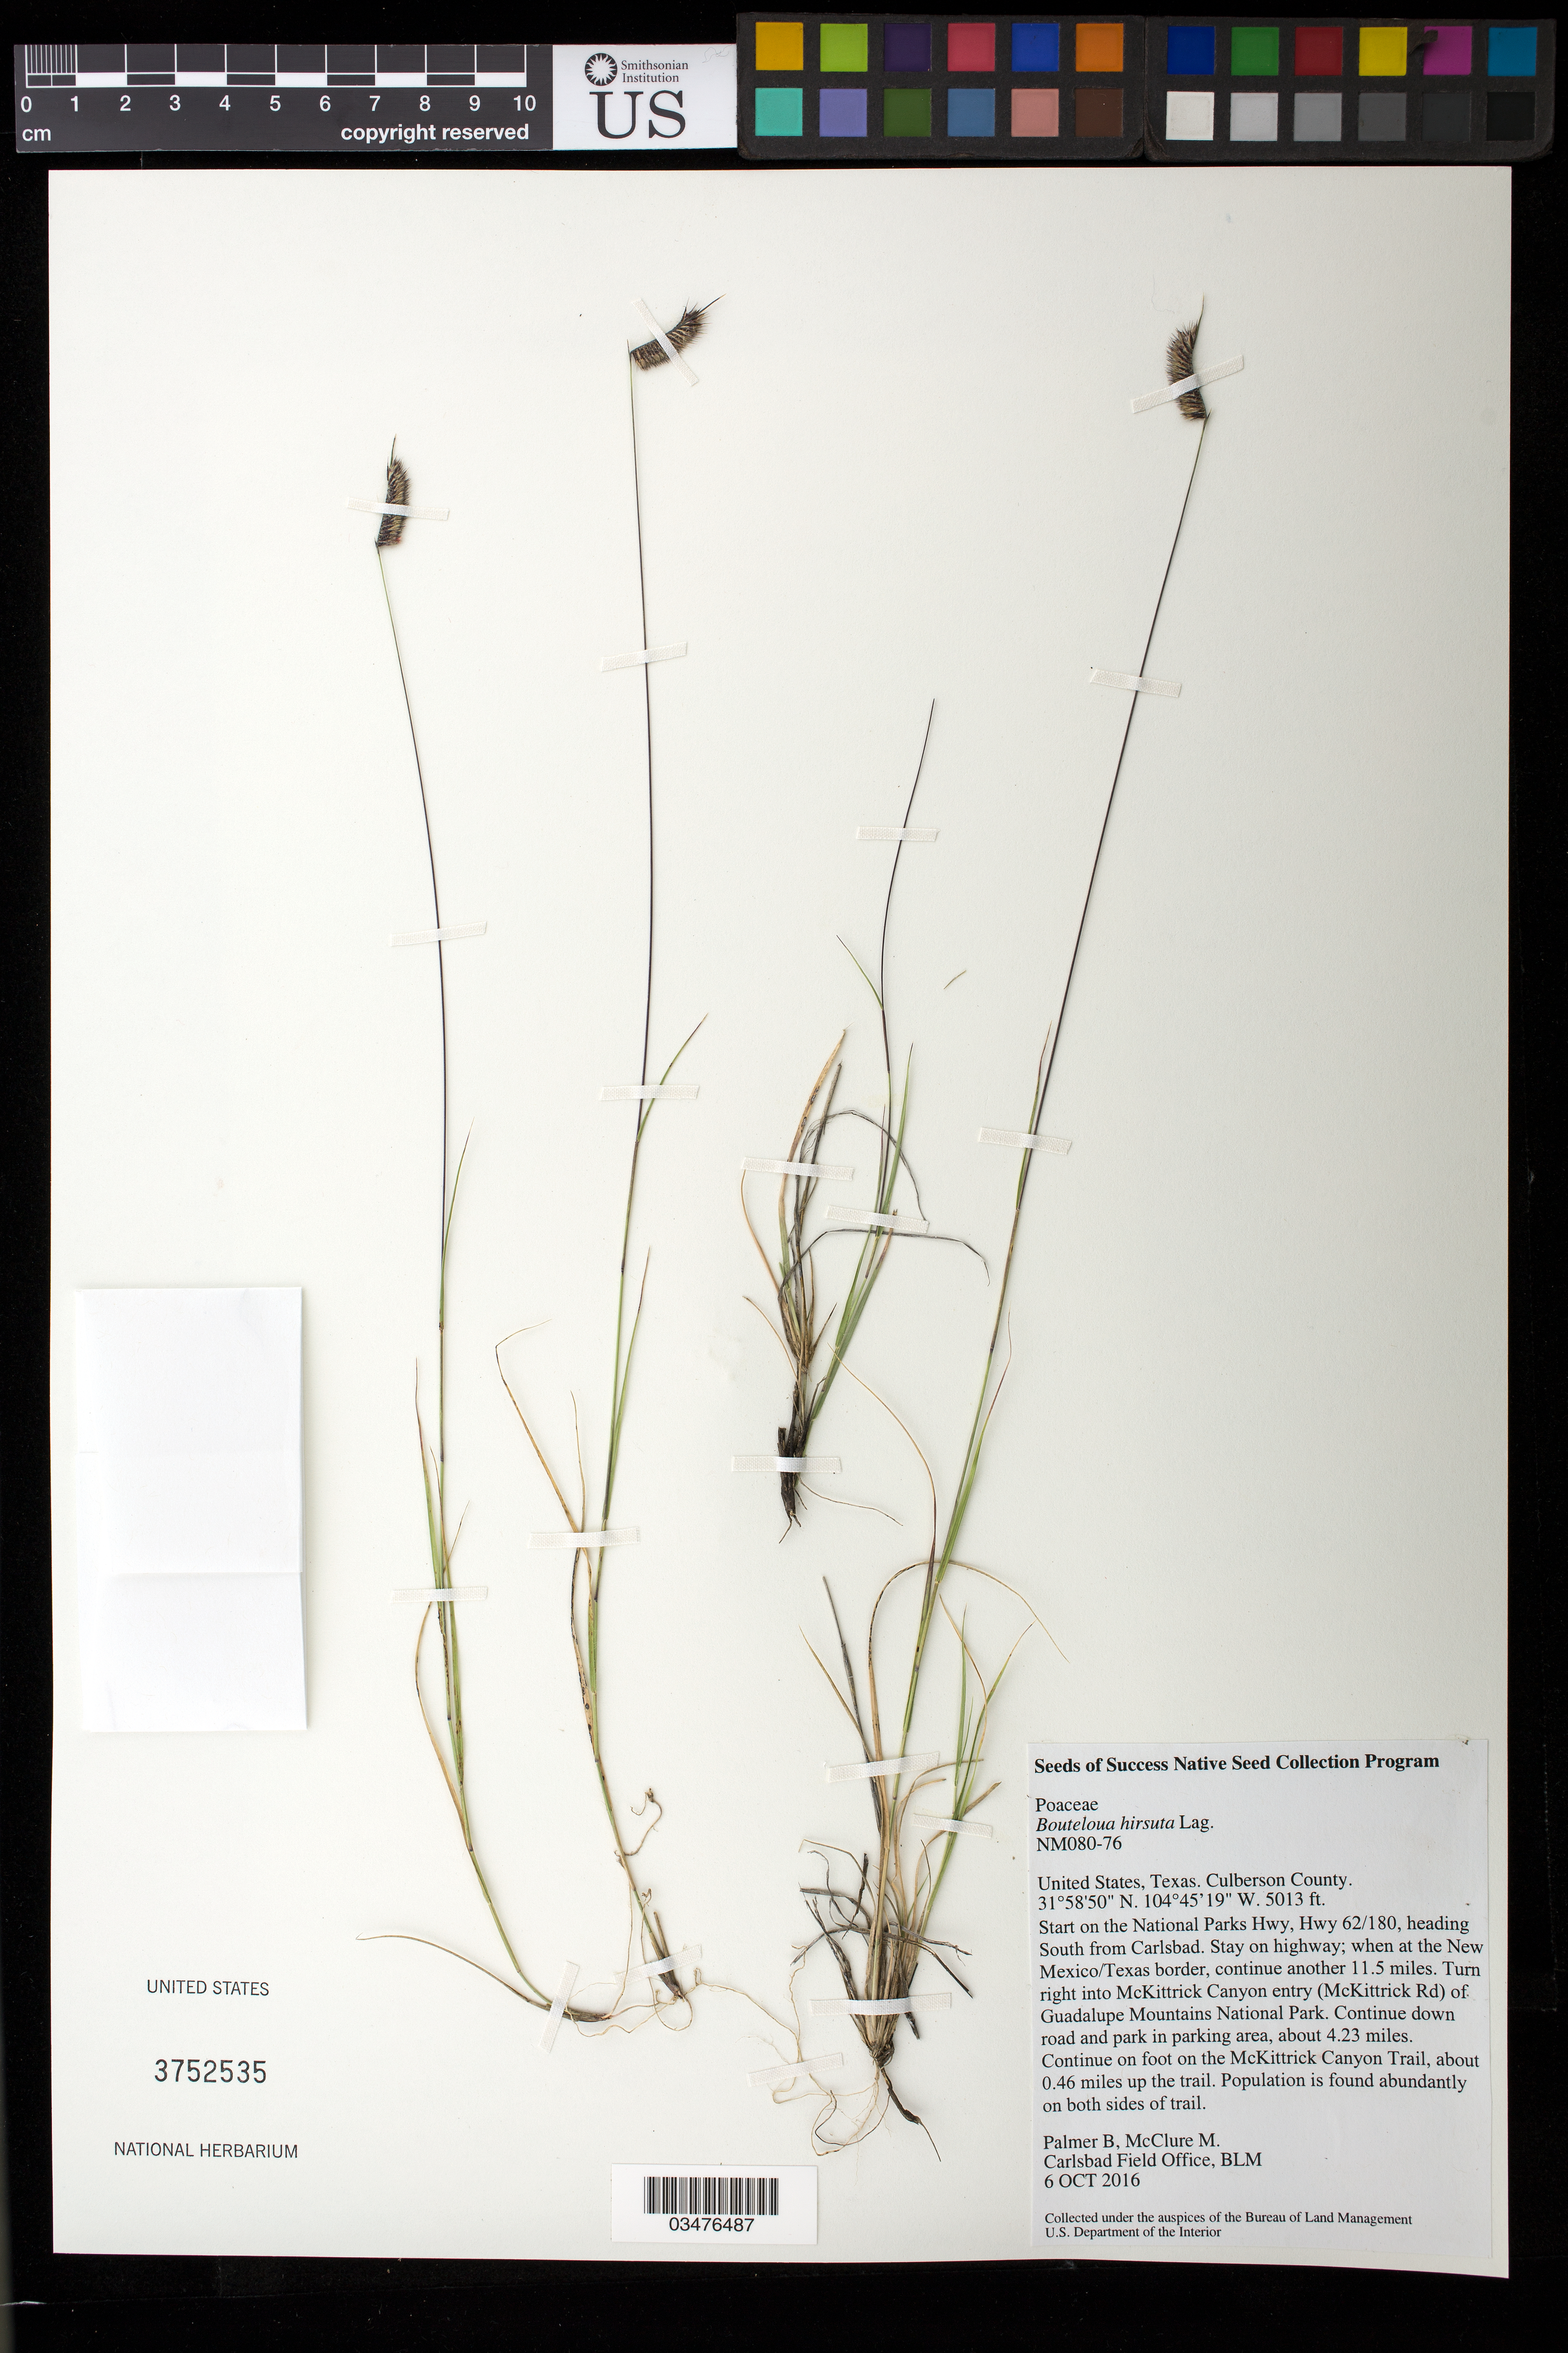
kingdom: Plantae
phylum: Tracheophyta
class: Liliopsida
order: Poales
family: Poaceae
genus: Bouteloua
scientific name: Bouteloua hirsuta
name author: Lag.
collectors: B. Palmer & M. McClure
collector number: NM080-76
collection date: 2016-10-06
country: United States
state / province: Texas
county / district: Culberson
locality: Guadalupe Mountains National Park, McKittrick Canyon entry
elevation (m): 1528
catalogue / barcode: US 3752535